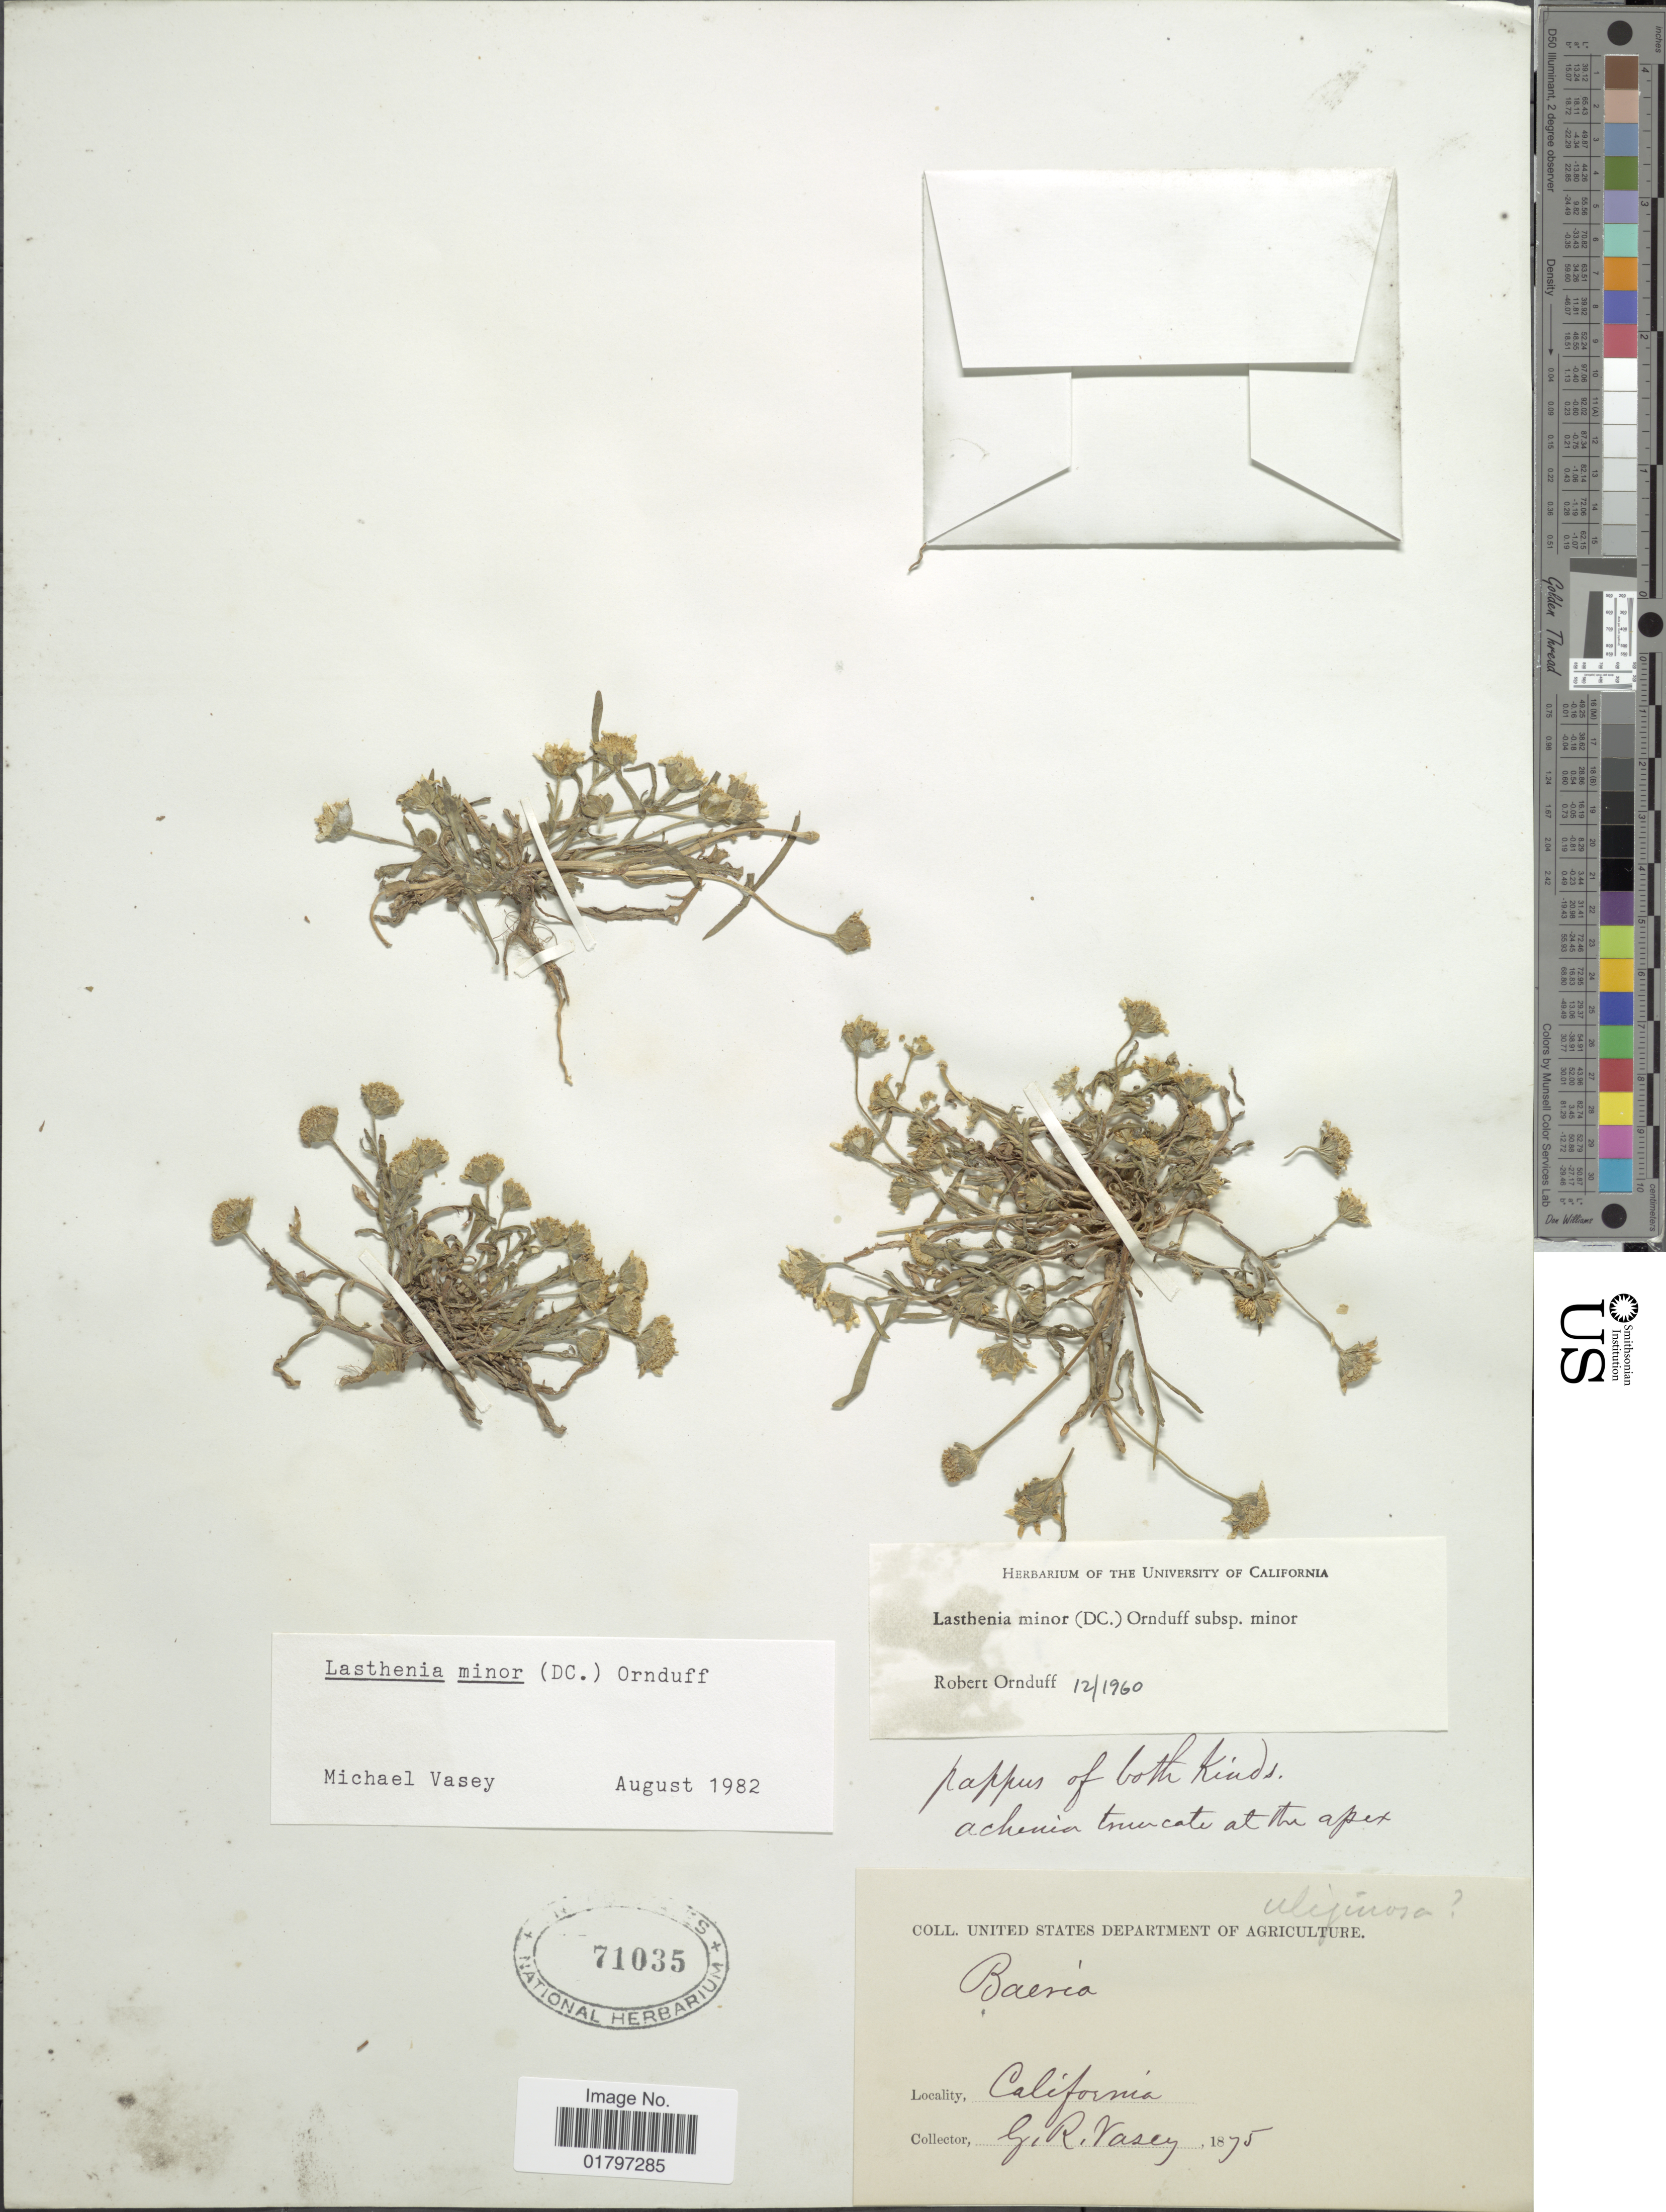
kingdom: Plantae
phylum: Tracheophyta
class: Magnoliopsida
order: Asterales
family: Asteraceae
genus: Lasthenia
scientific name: Lasthenia minor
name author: (DC.) Ornduff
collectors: G. R. Vasey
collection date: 1875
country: United States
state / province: California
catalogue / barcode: US 71035